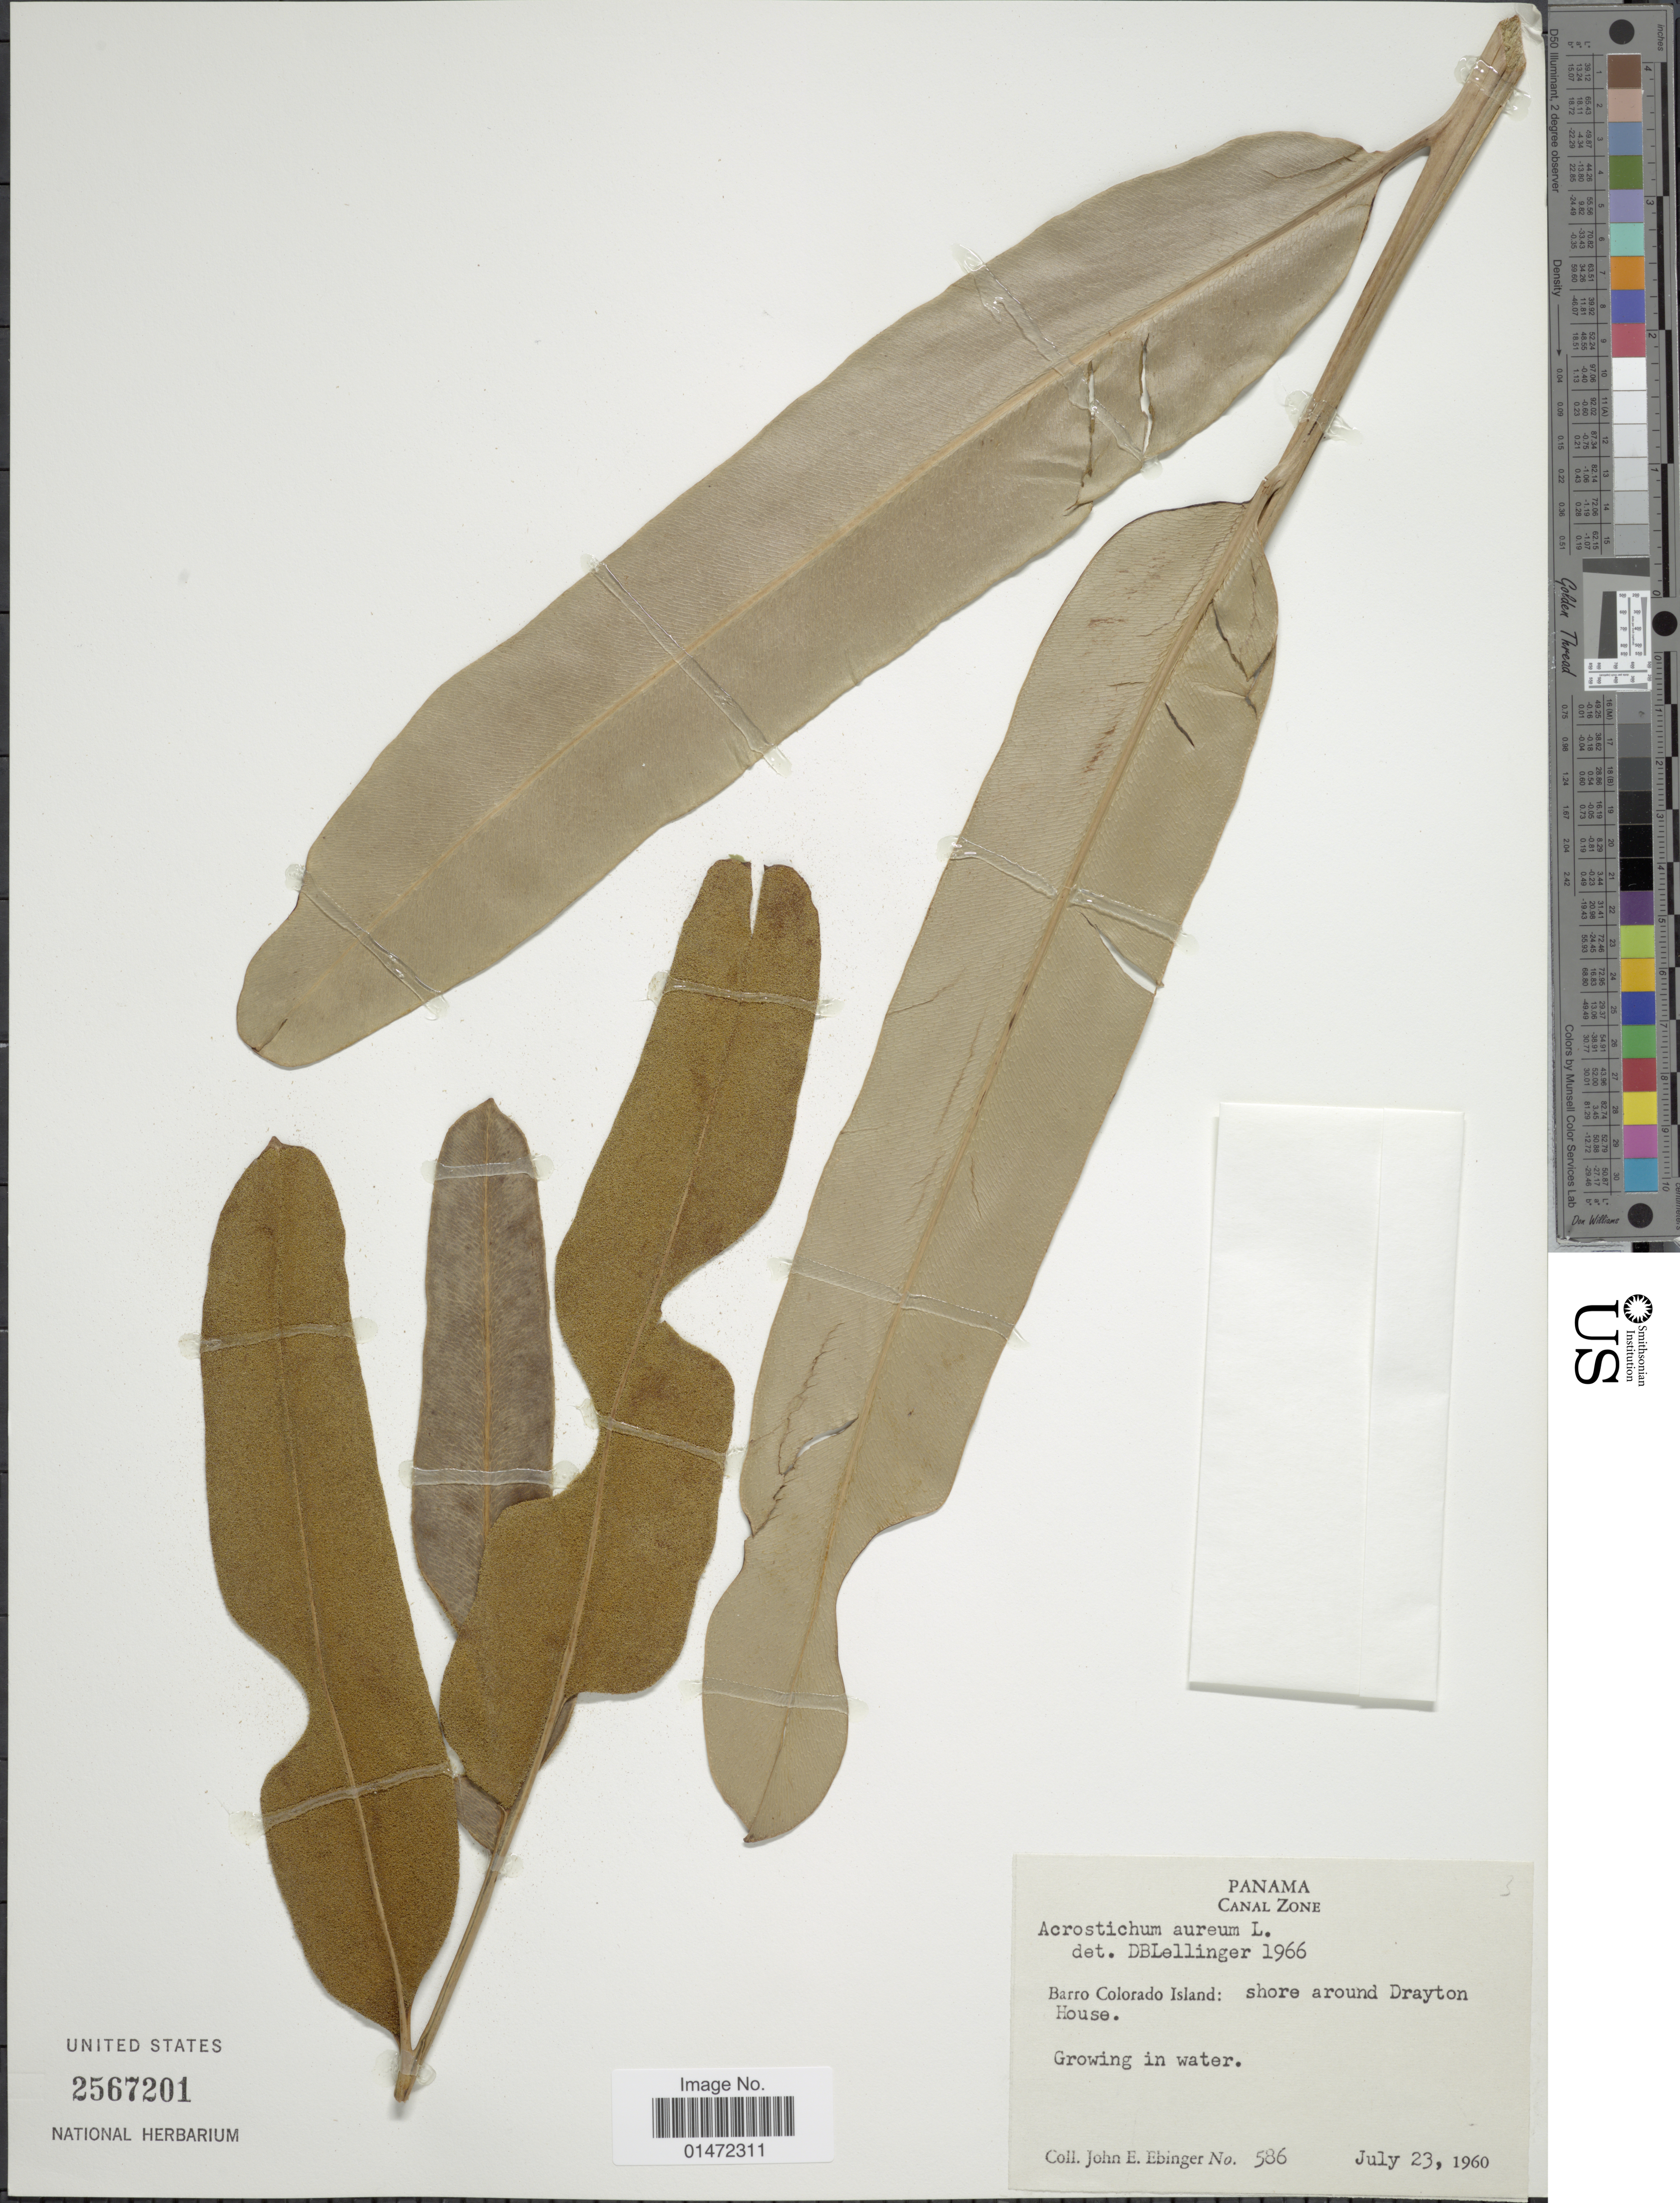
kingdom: Plantae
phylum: Tracheophyta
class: Polypodiopsida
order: Polypodiales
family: Pteridaceae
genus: Acrostichum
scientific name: Acrostichum aureum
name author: L.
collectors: J. Ebinger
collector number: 586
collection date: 1960-07-23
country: Panama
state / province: Panamá Oeste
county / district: Canal Zone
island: Barro Colorado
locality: Canal Zone. Barro Colorado Island: shore around Drayton House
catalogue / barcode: US 2567201